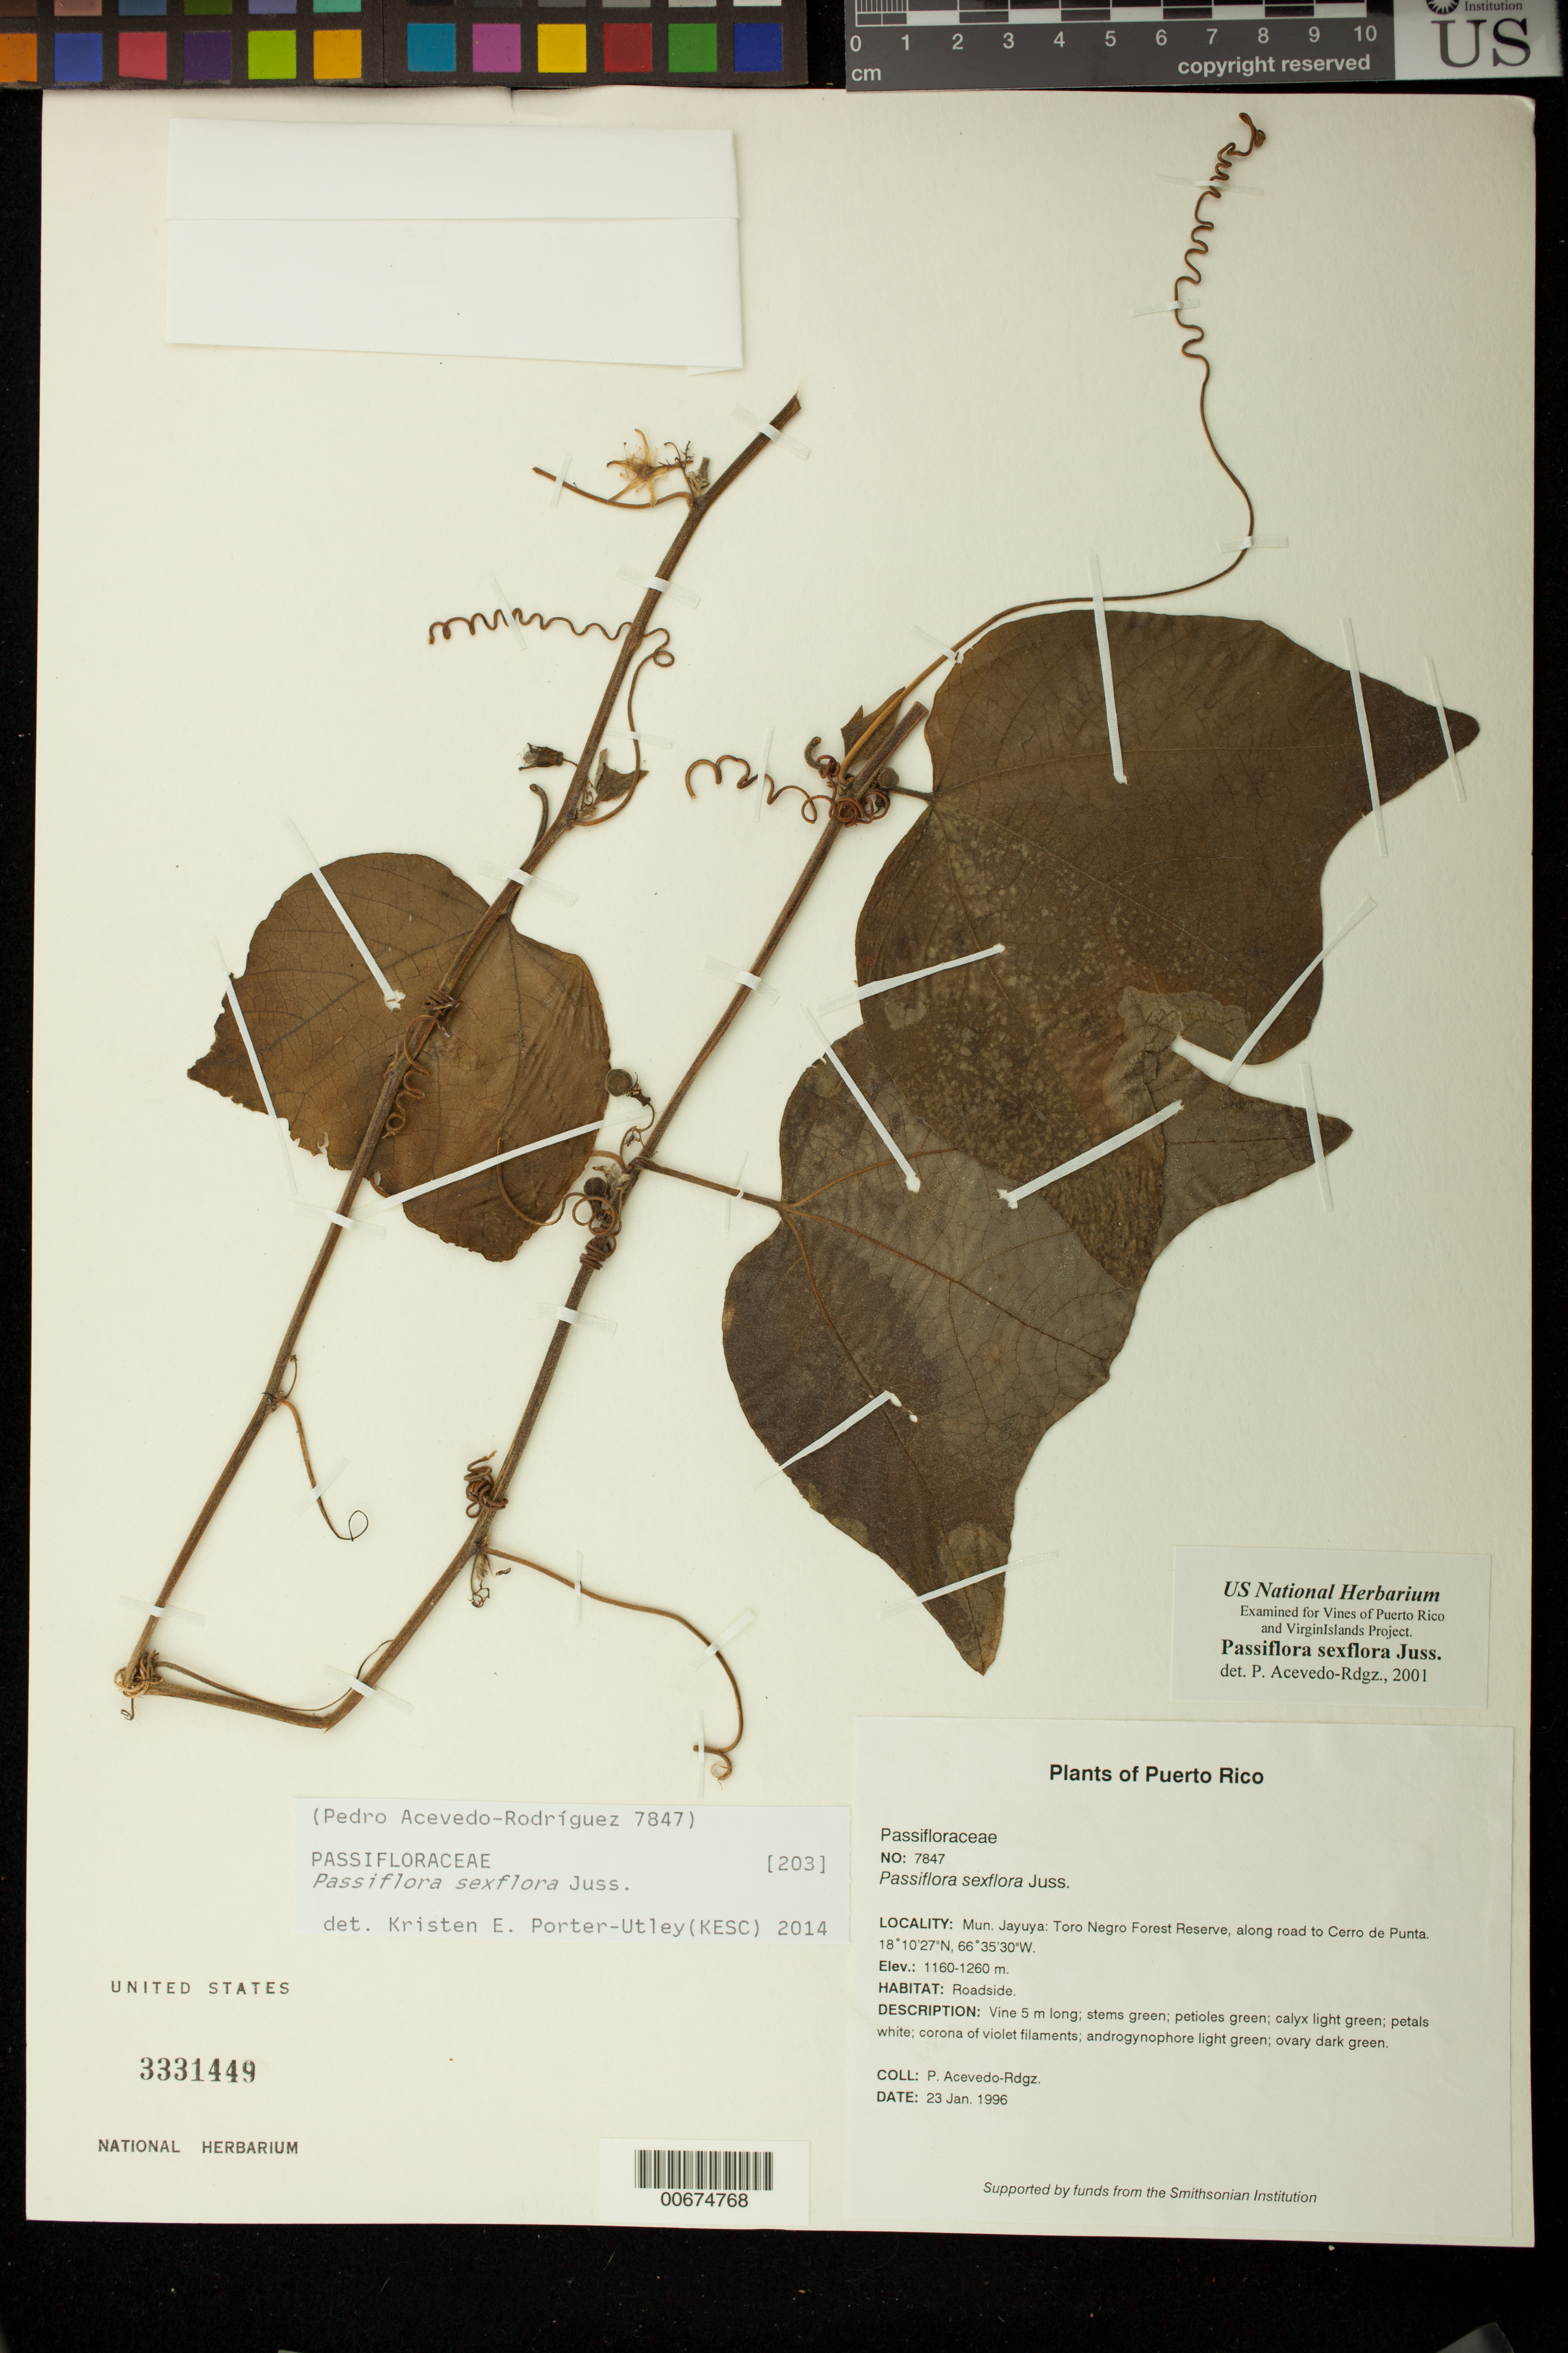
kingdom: Plantae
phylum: Tracheophyta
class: Magnoliopsida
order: Malpighiales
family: Passifloraceae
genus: Passiflora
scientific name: Passiflora sexflora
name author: Juss.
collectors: P. Acevedo-Rodr. & G. J. Breckon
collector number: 7847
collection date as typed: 23 Jan 1996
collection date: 1996-01-23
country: Puerto Rico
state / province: Ponce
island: Puerto Rico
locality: Ponce: Jayuya, Toro Negro Forest Reserve, along road to Cerro de Punta.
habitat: Roadside.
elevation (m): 1300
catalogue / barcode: US 3331449